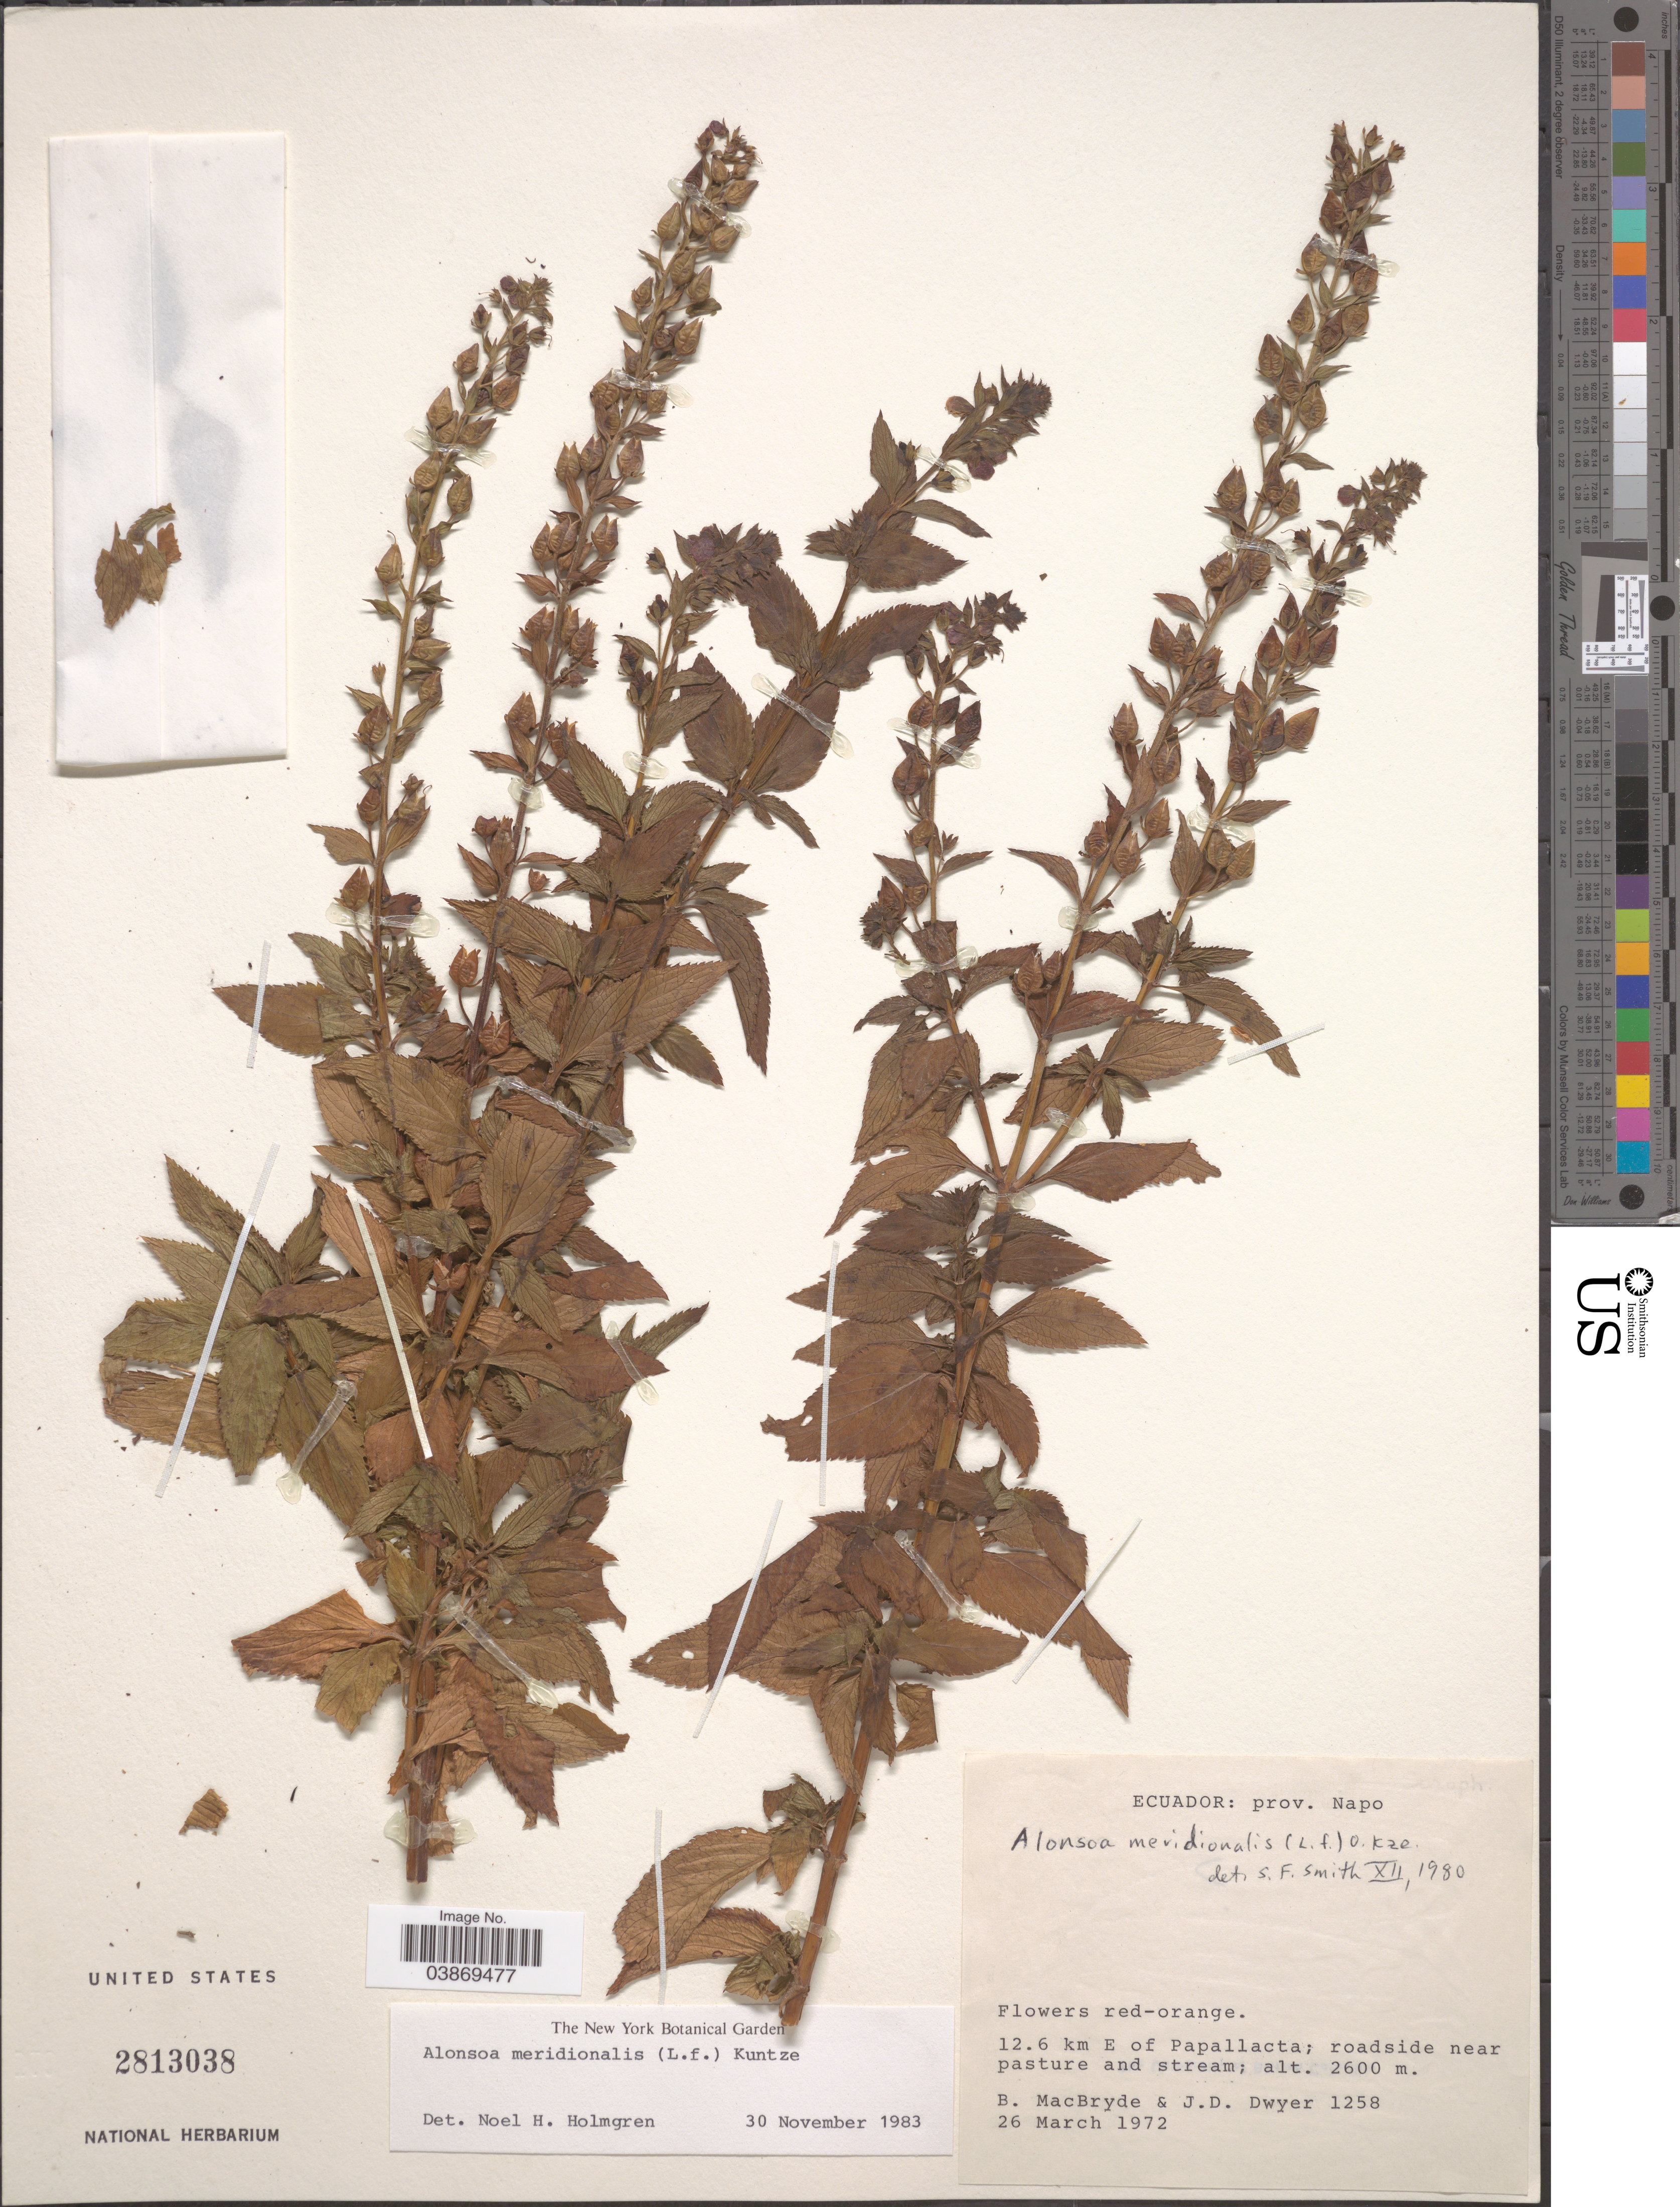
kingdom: Plantae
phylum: Tracheophyta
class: Magnoliopsida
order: Lamiales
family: Scrophulariaceae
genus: Alonsoa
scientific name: Alonsoa meridionalis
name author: (L. f.) Kuntze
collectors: B. MacBryde & J. D. Dwyer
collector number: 1258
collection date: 1972-03-26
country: Ecuador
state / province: Napo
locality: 12.6 km E of Papallacta; roadside near pasture and stream.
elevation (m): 2600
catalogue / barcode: US 2813038